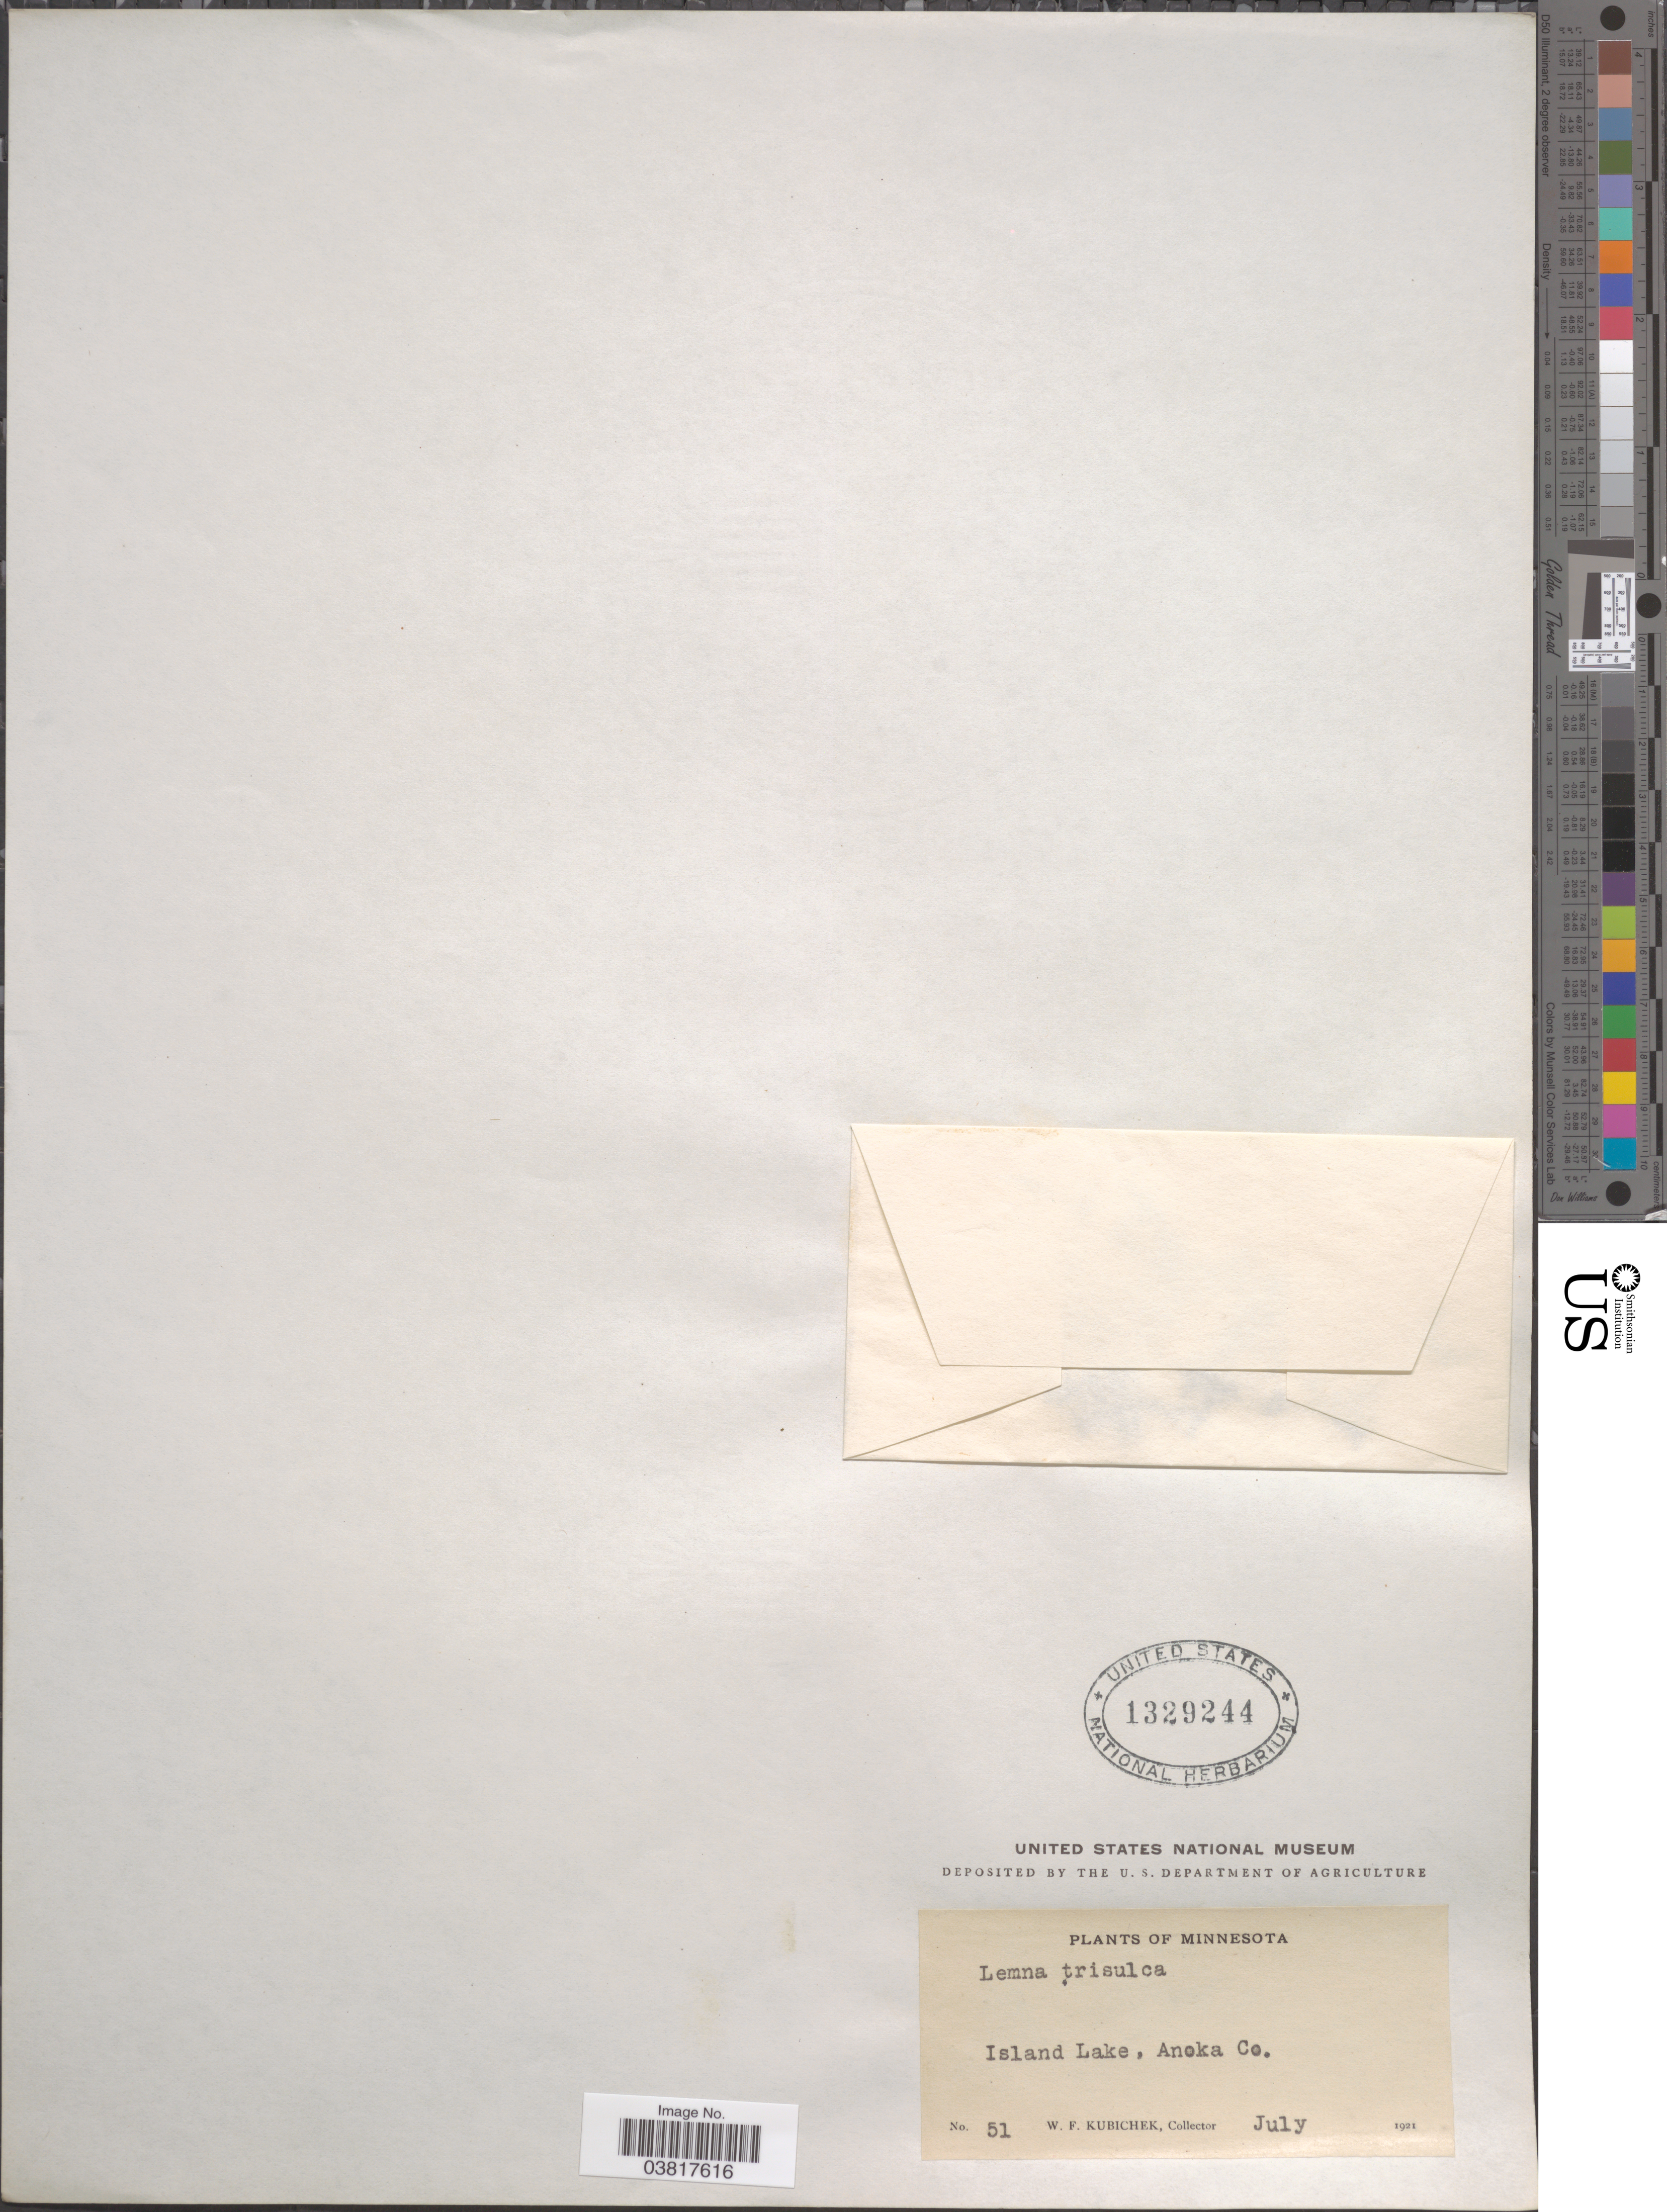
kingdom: Plantae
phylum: Tracheophyta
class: Liliopsida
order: Alismatales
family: Araceae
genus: Lemna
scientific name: Lemna trisulca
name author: L.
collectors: W. Kubichek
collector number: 51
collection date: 1921-07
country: United States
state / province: Minnesota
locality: Island Lake, Anoka Co.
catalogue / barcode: US 1329244